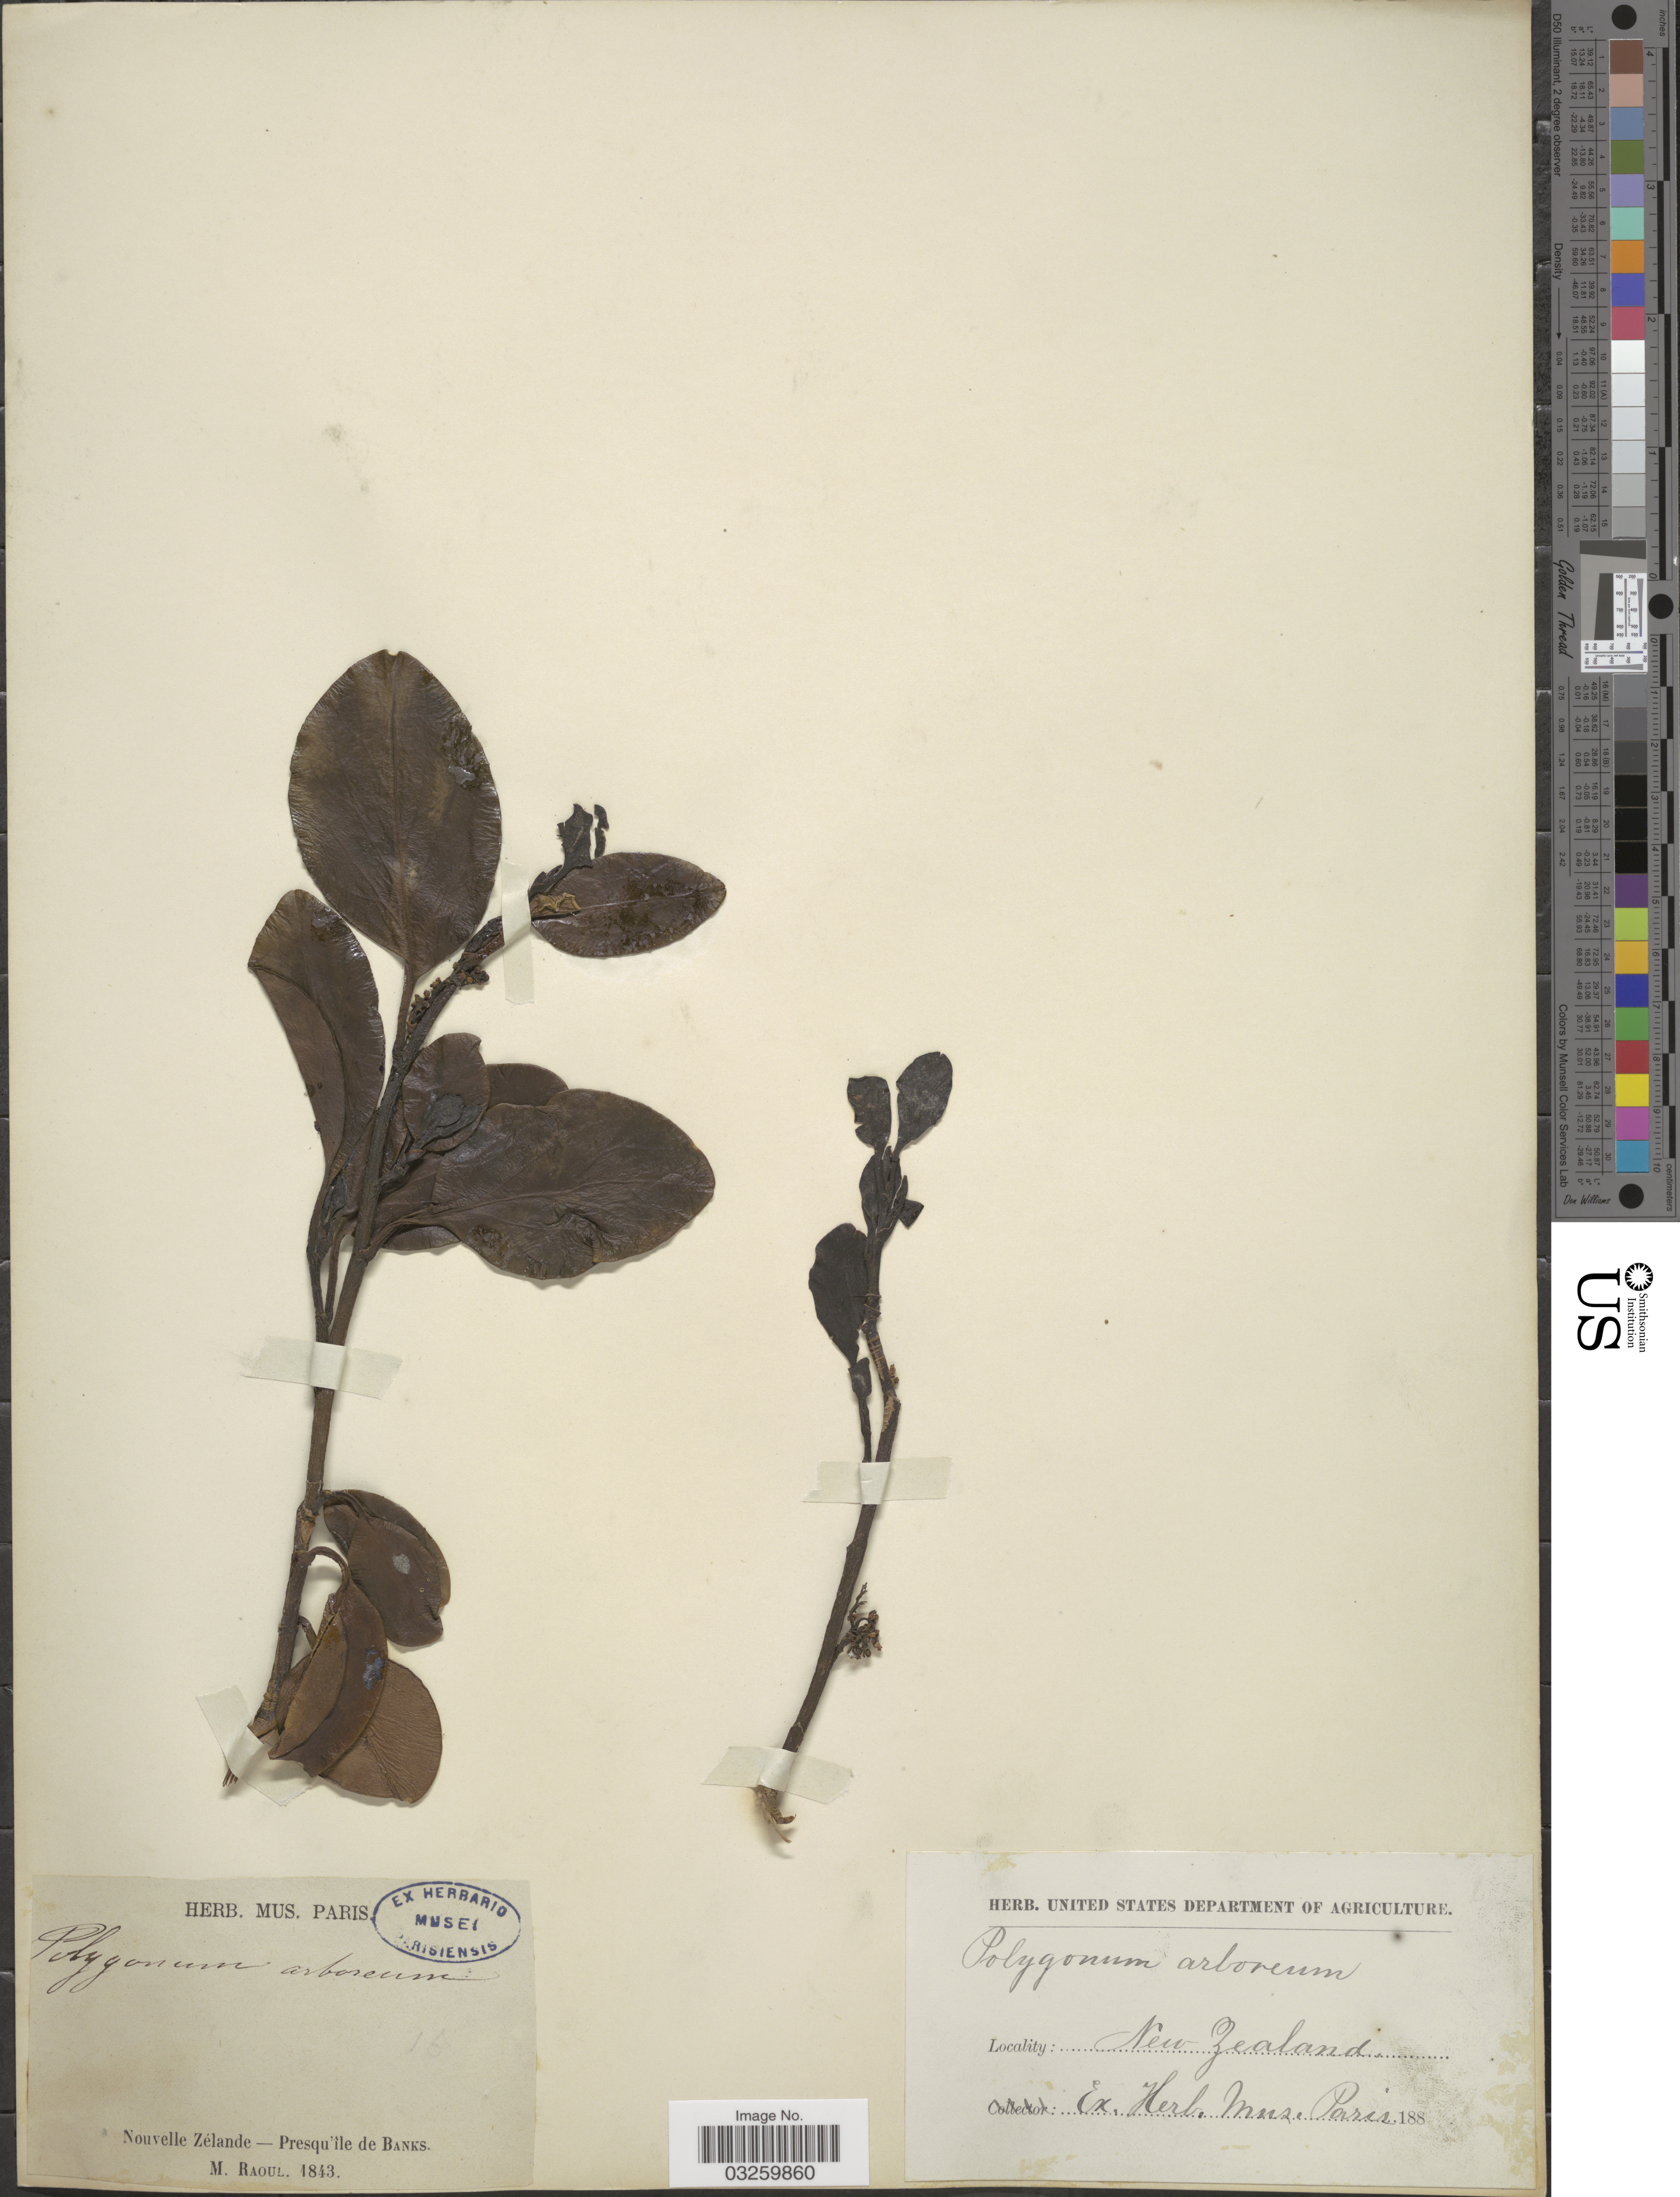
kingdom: Plantae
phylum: Tracheophyta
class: Magnoliopsida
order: Apiales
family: Griseliniaceae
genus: Griselinia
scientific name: Griselinia littoralis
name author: (Raoul) Raoul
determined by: Strong, Mark T., (BOT), Smithsonian Institution - National Museum of Natural History (UNITED STATES)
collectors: M. Raoul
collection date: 1843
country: New Zealand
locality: Presqu'île de Banks.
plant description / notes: Possible Isotype of Pukateria littoralis Raoul